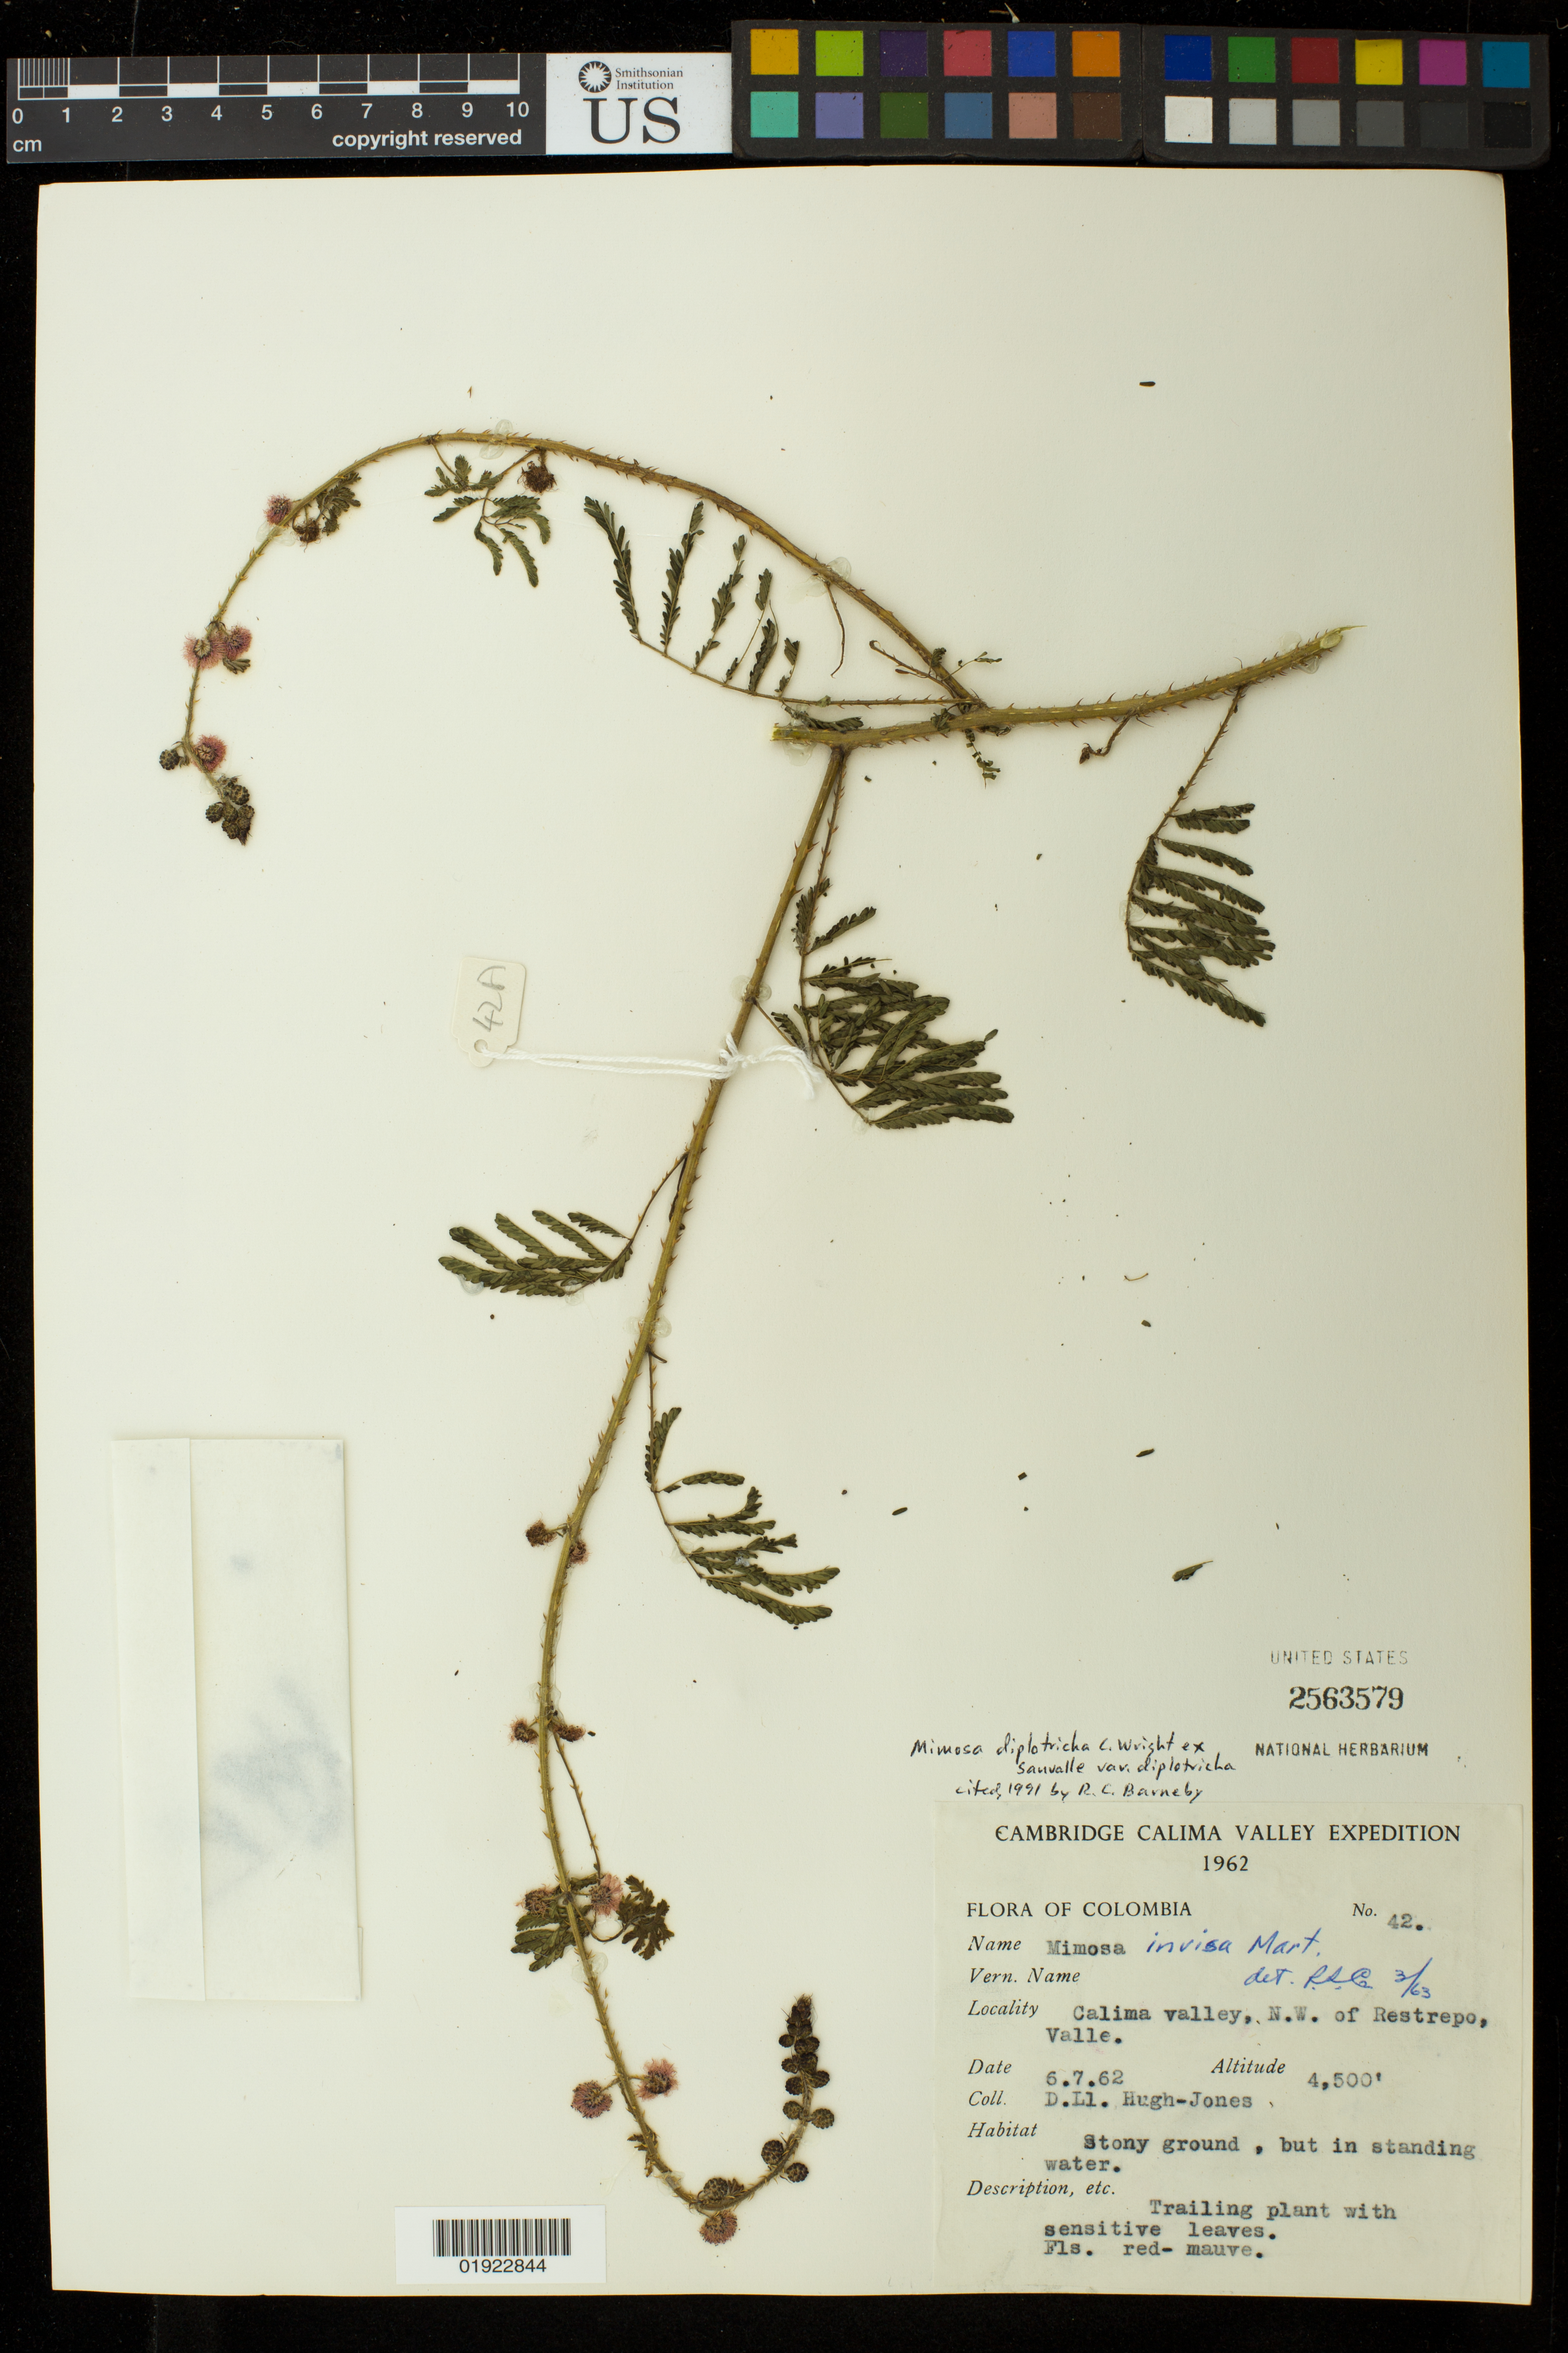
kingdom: Plantae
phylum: Tracheophyta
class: Magnoliopsida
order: Fabales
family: Fabaceae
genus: Mimosa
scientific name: Mimosa diplotricha var. diplotricha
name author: C. Wright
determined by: Barneby, Rupert C., (NY)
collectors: D. Hugh-Jones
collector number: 42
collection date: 1962-07-06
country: Colombia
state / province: Valle del Cauca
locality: Calima Valley, N.W. of Restrepo, Valle.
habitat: Stony ground, but in standing water.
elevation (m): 1372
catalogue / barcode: US 2563579